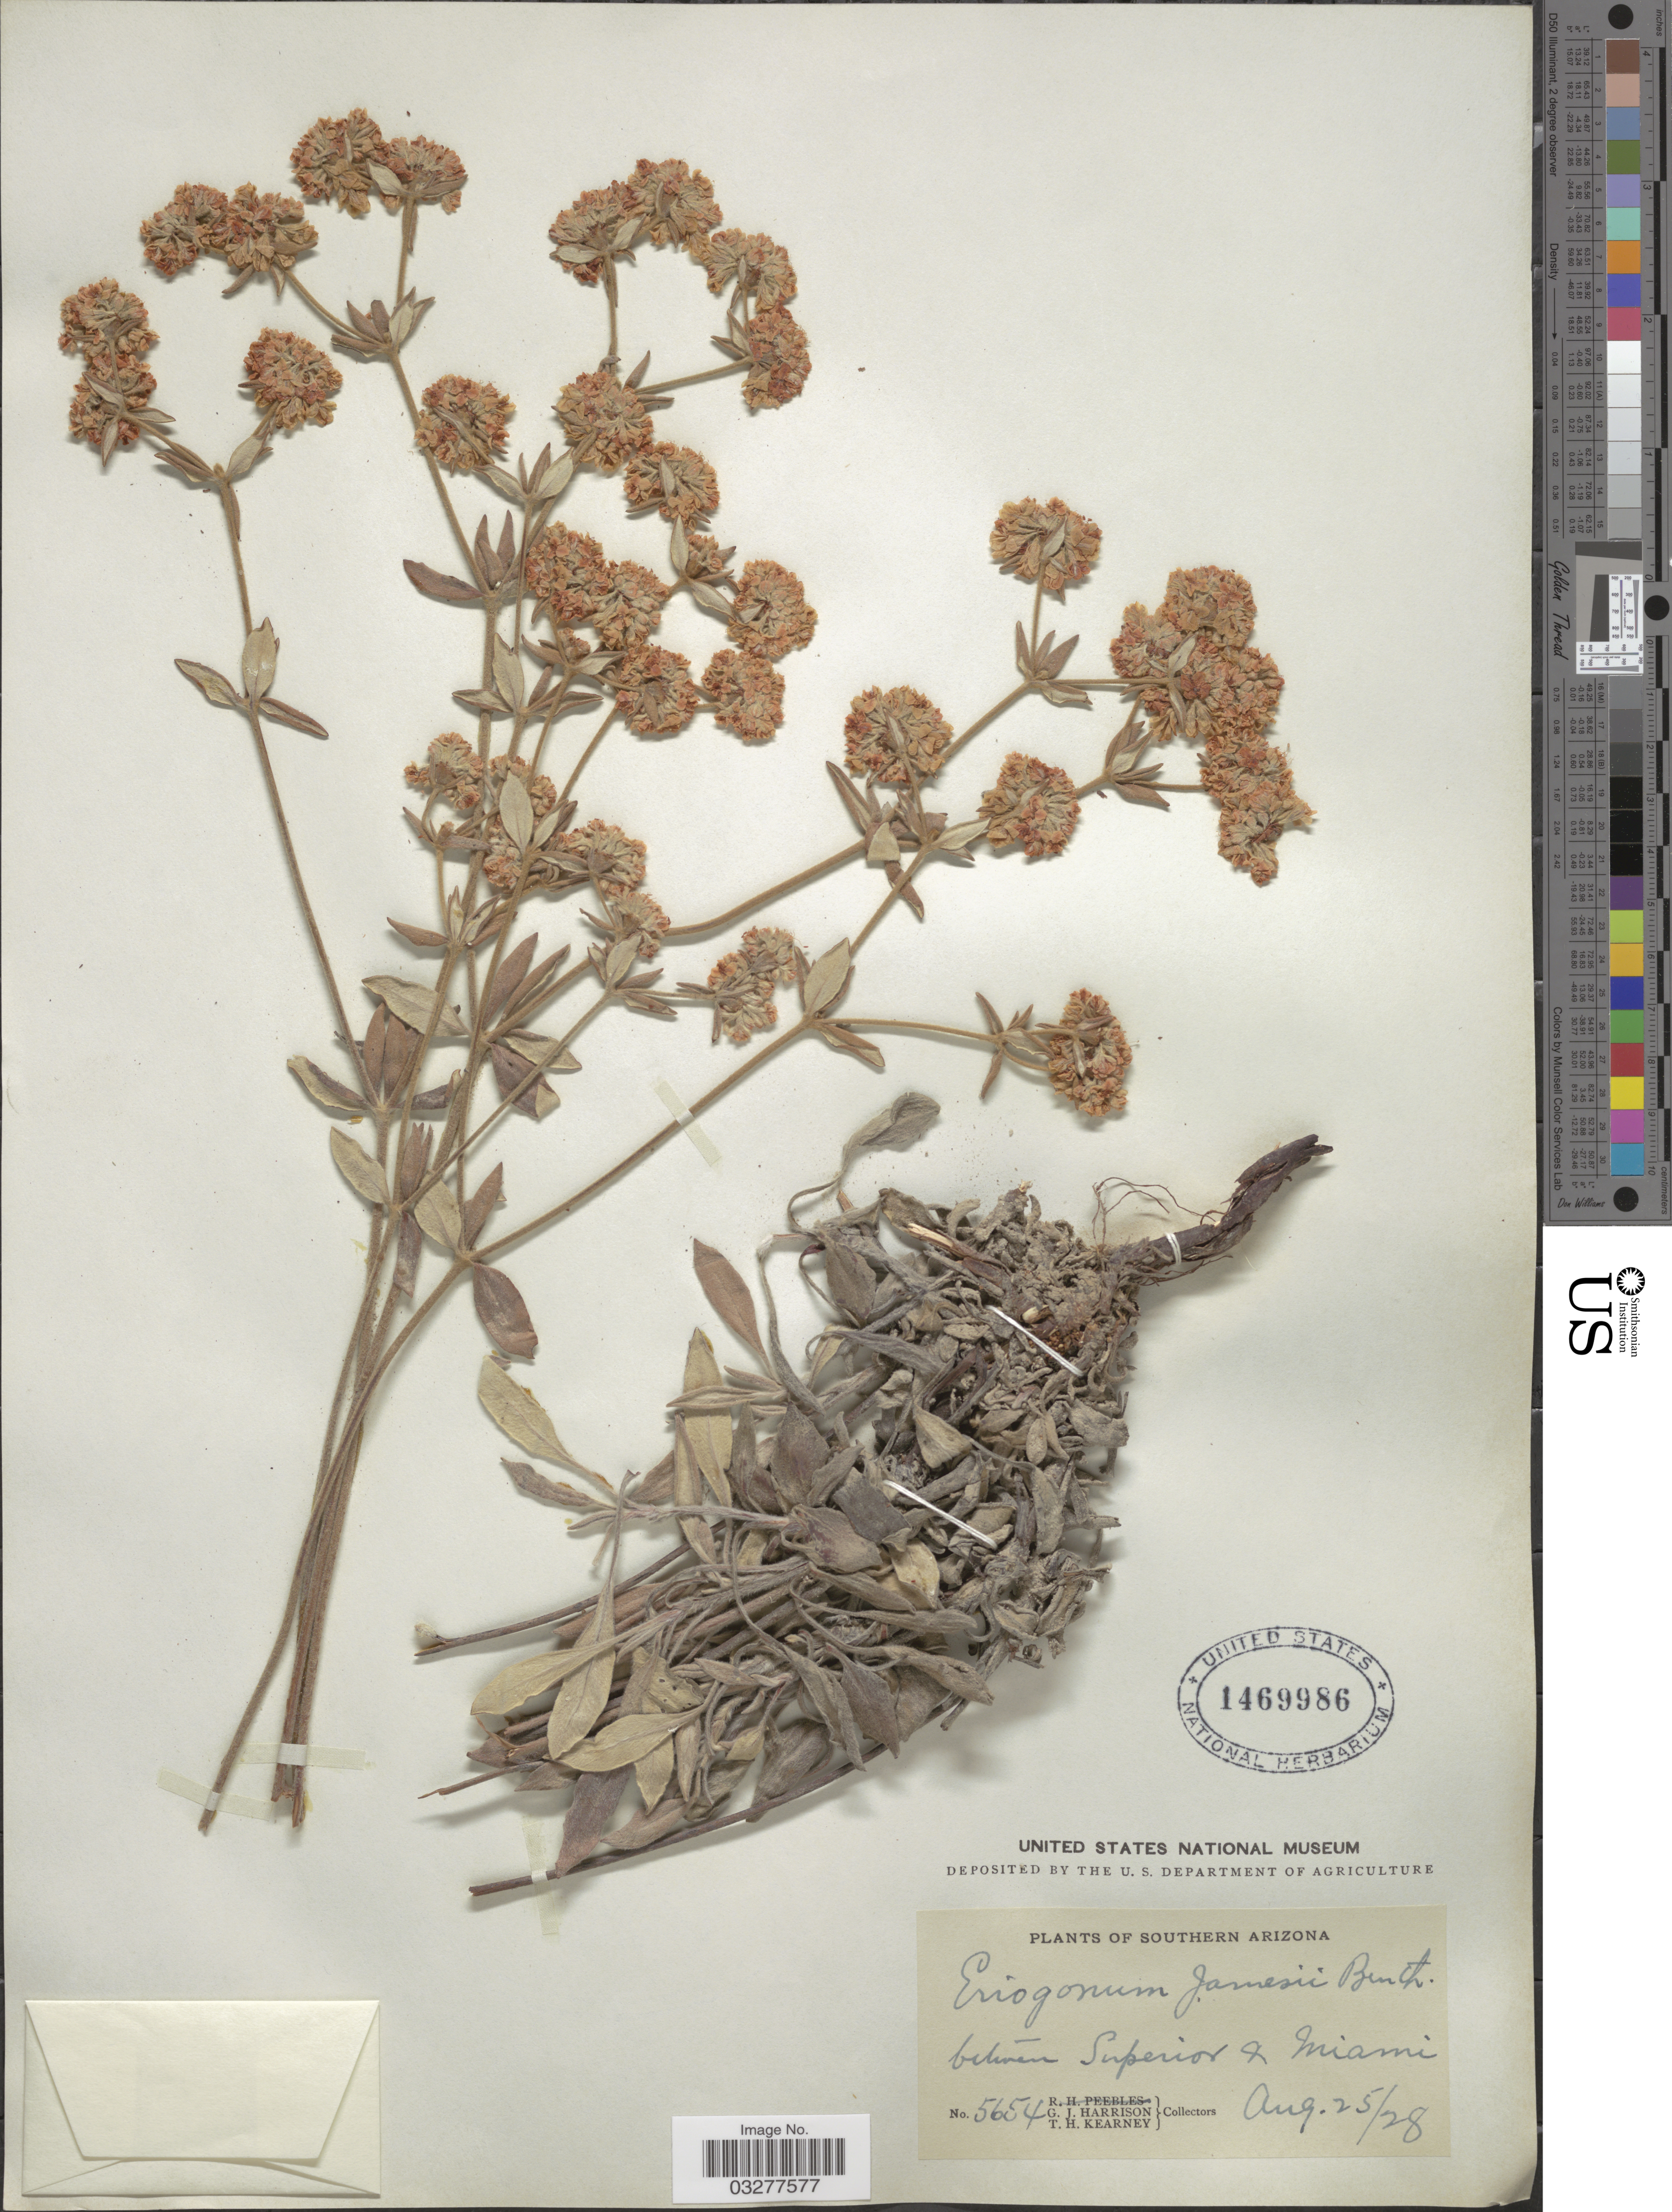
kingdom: Plantae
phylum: Tracheophyta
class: Magnoliopsida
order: Caryophyllales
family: Polygonaceae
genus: Eriogonum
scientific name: Eriogonum jamesii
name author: Benth.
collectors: G. J. Harrison & T. H. Kearney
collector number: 5654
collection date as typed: Transcribed d/m/y: 25/8/28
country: United States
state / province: Arizona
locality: Southern Arizona, between Superior & Miami.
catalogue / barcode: US 1469986